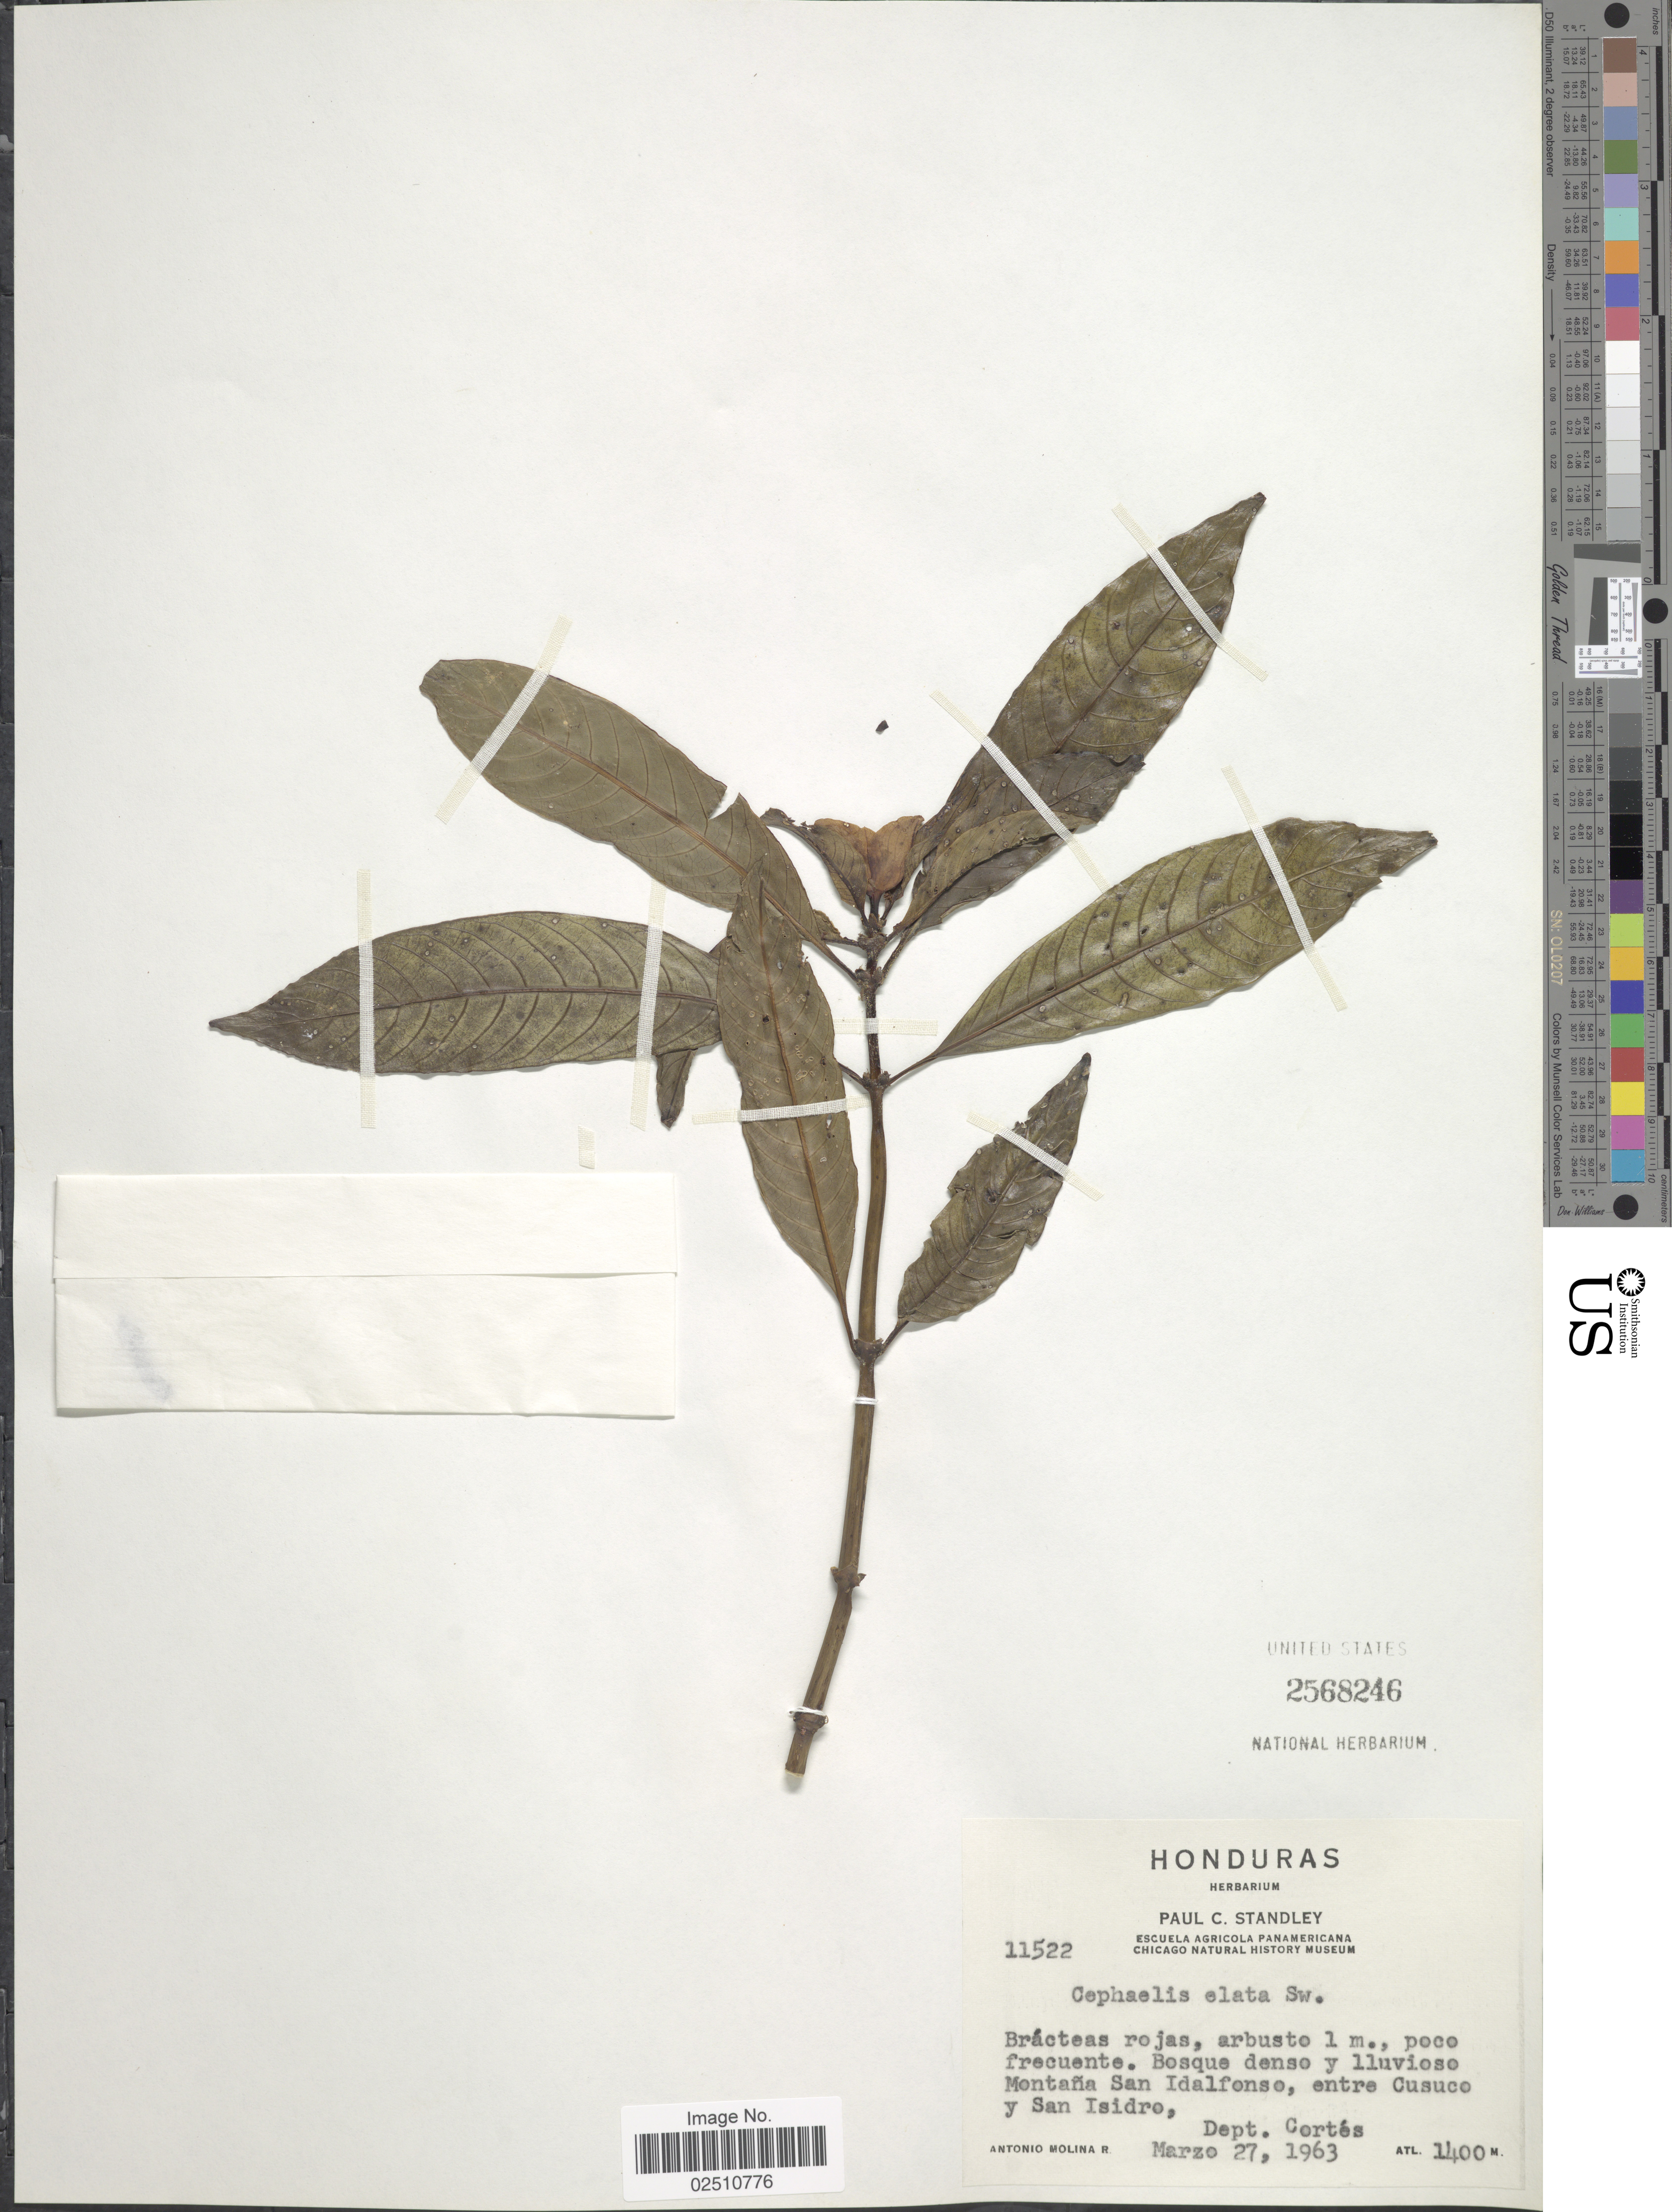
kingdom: Plantae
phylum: Tracheophyta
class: Magnoliopsida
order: Gentianales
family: Rubiaceae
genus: Psychotria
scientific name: Psychotria elata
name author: (Sw.) Hammel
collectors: A. Molina R.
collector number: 11522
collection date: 1963-03-27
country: Honduras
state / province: Cortés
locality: Monatana San Idalfonso, entre Cusuco y San Isidro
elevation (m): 1400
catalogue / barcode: US 2568246